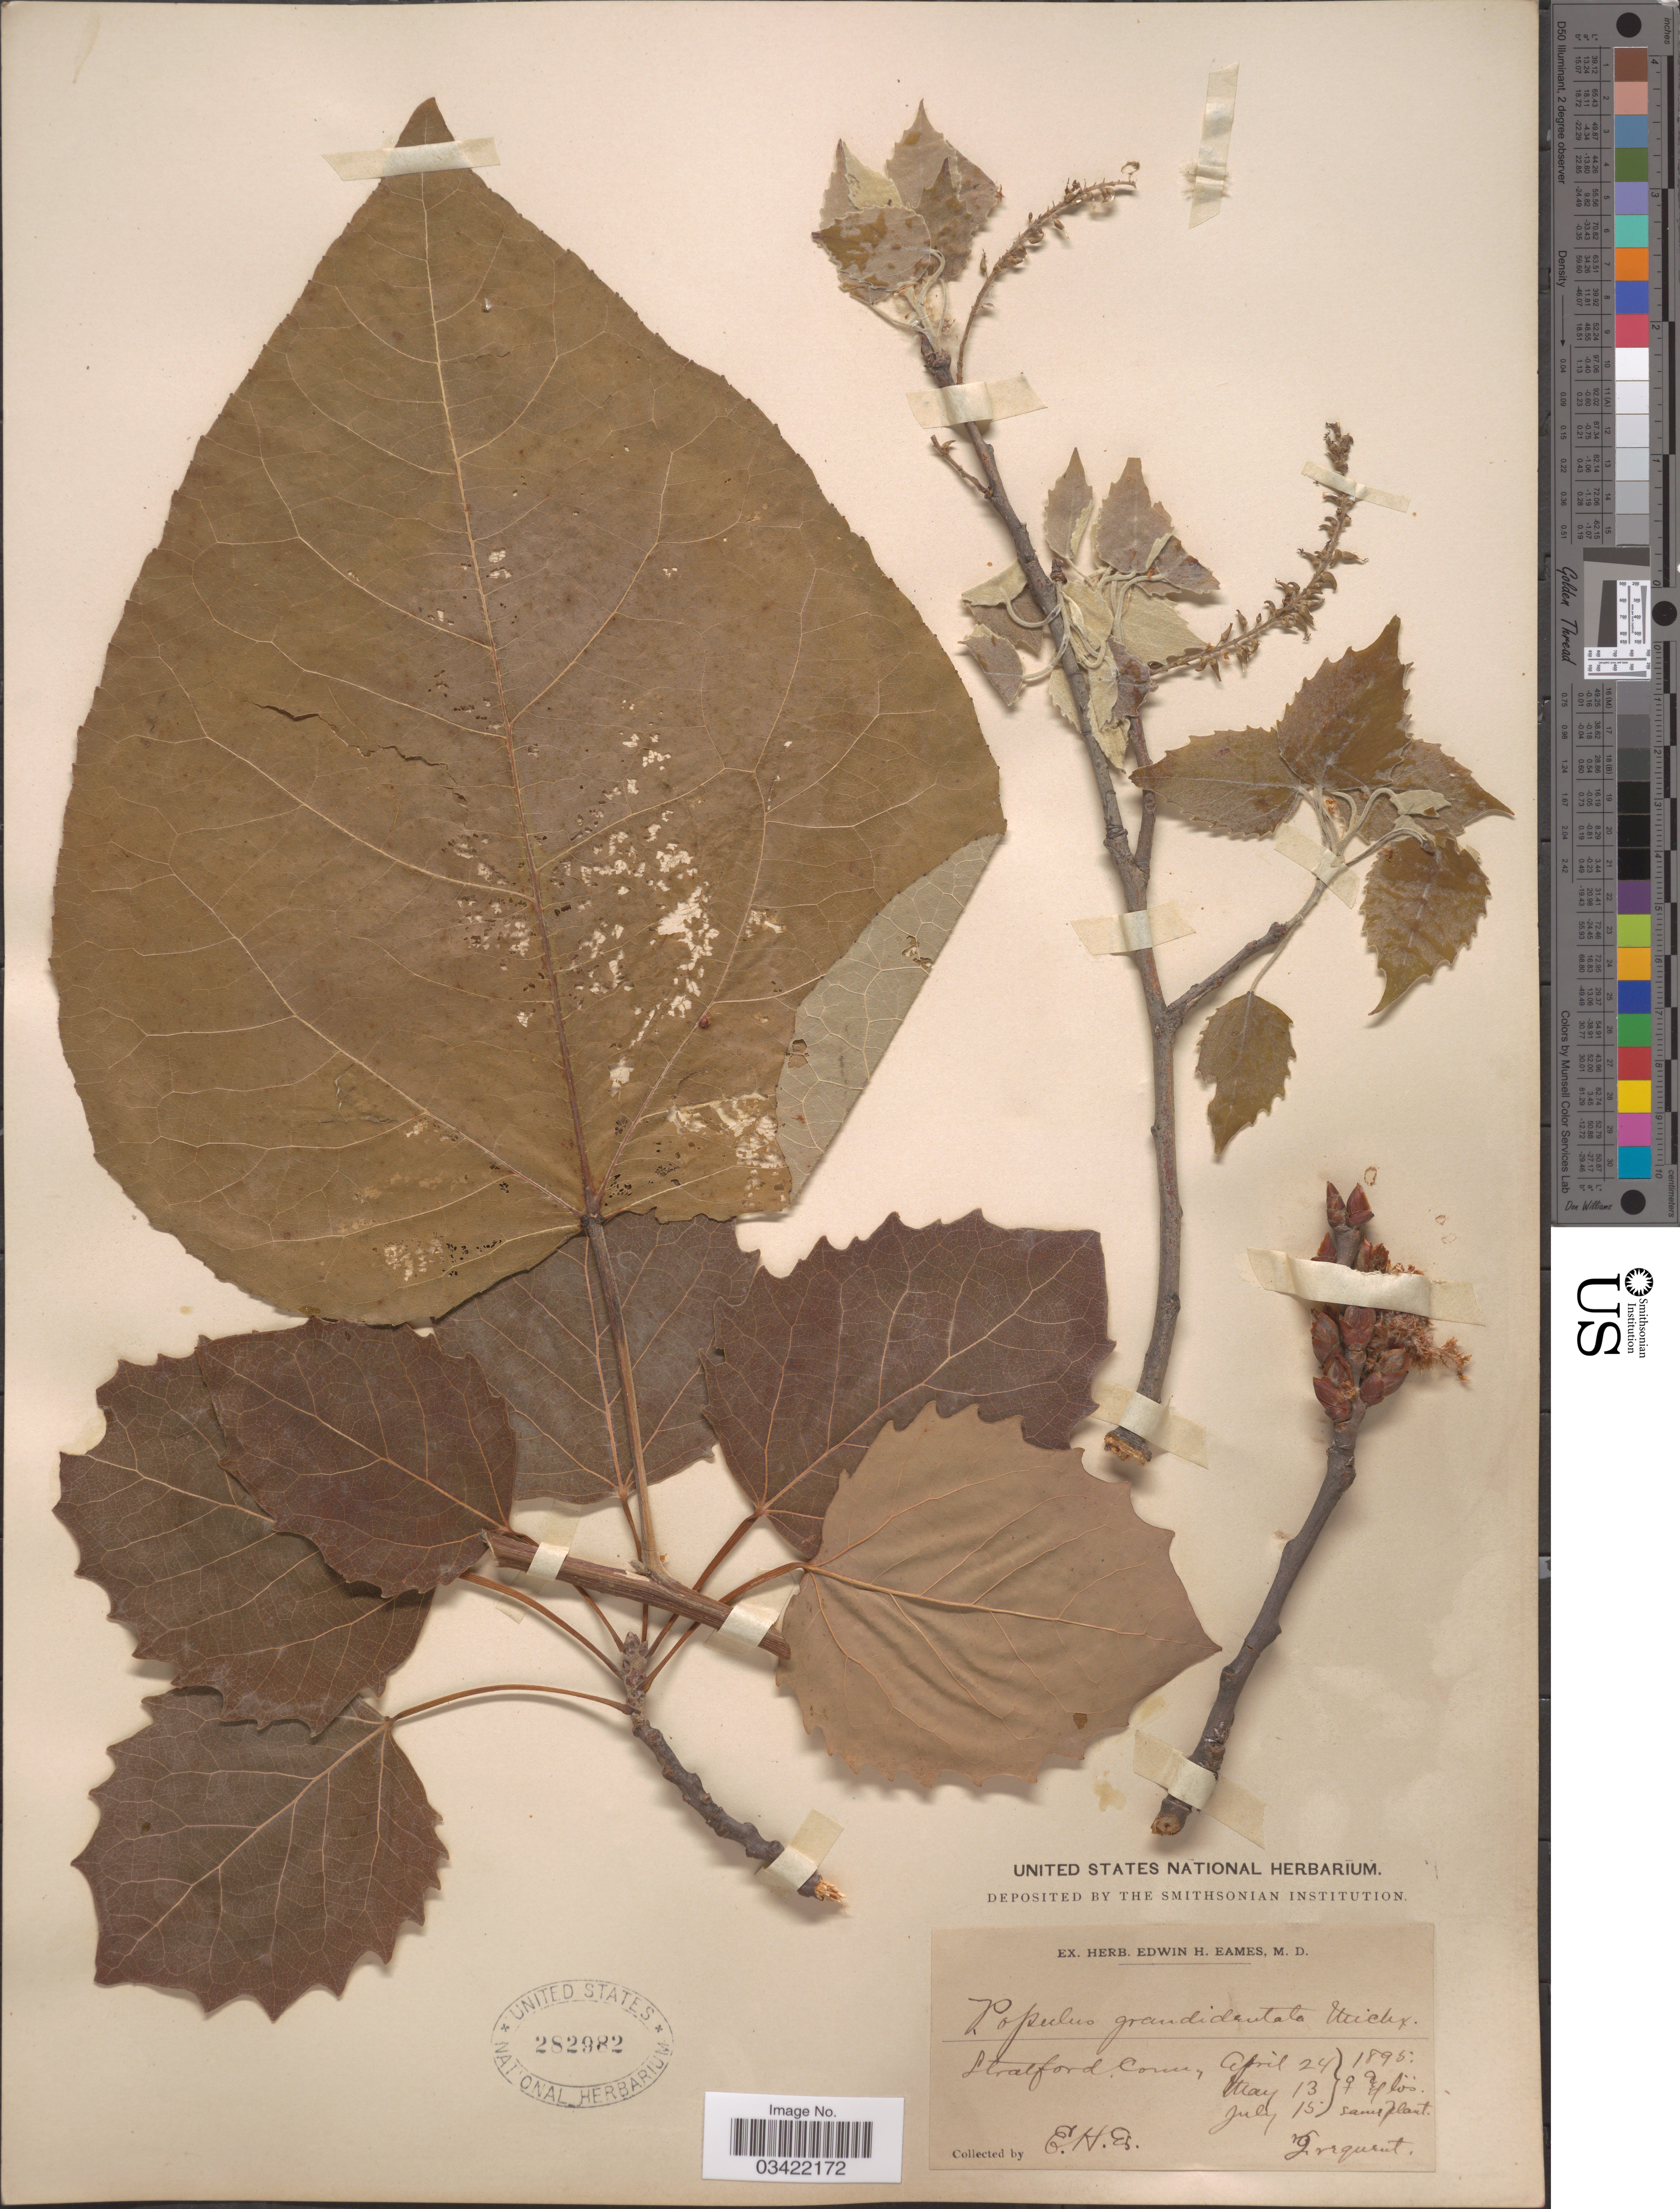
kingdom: Plantae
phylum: Tracheophyta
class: Magnoliopsida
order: Malpighiales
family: Salicaceae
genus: Populus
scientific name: Populus grandidentata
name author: Michx.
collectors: E. H. Eames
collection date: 1895-05-24/1895-07-15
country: United States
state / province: Connecticut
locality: Stratford.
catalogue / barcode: US 282982